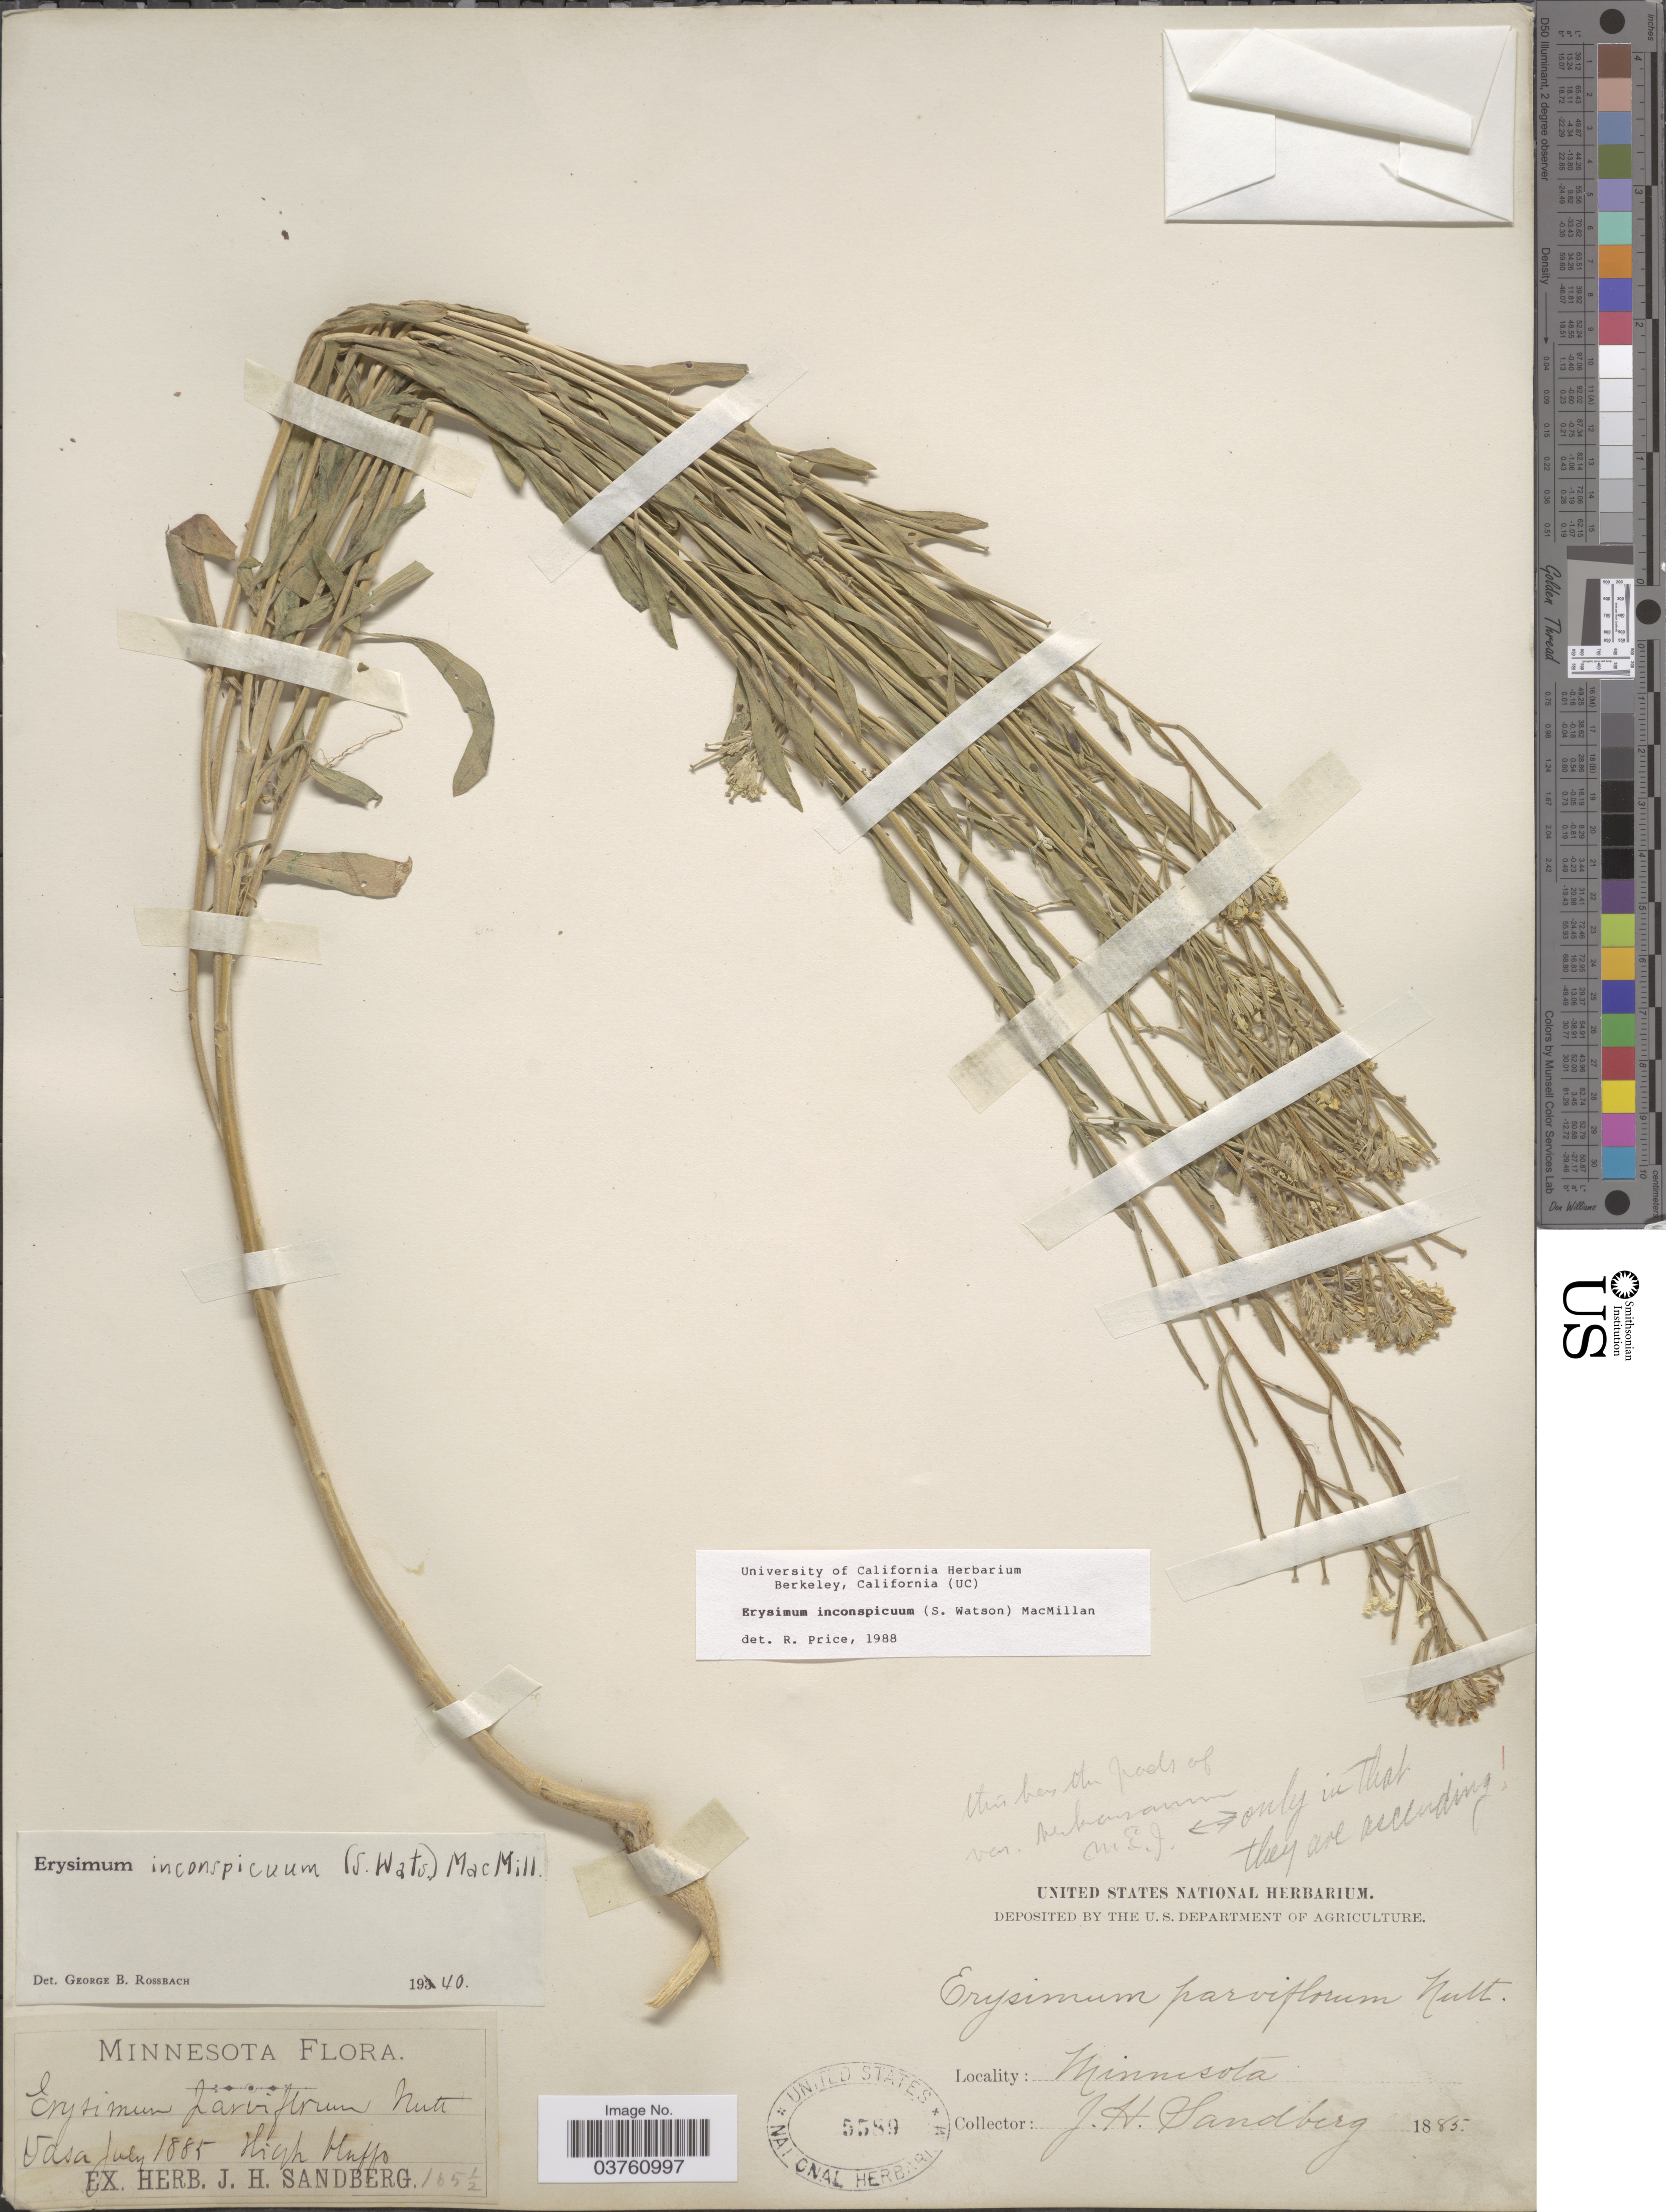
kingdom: Plantae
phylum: Tracheophyta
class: Magnoliopsida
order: Brassicales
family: Brassicaceae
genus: Erysimum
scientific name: Erysimum inconspicuum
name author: (S. Watson) MacMill.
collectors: J. H. Sandberg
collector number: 165½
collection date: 1885-07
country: United States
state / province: Minnesota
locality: Vasa. High bluffs.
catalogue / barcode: US 5589